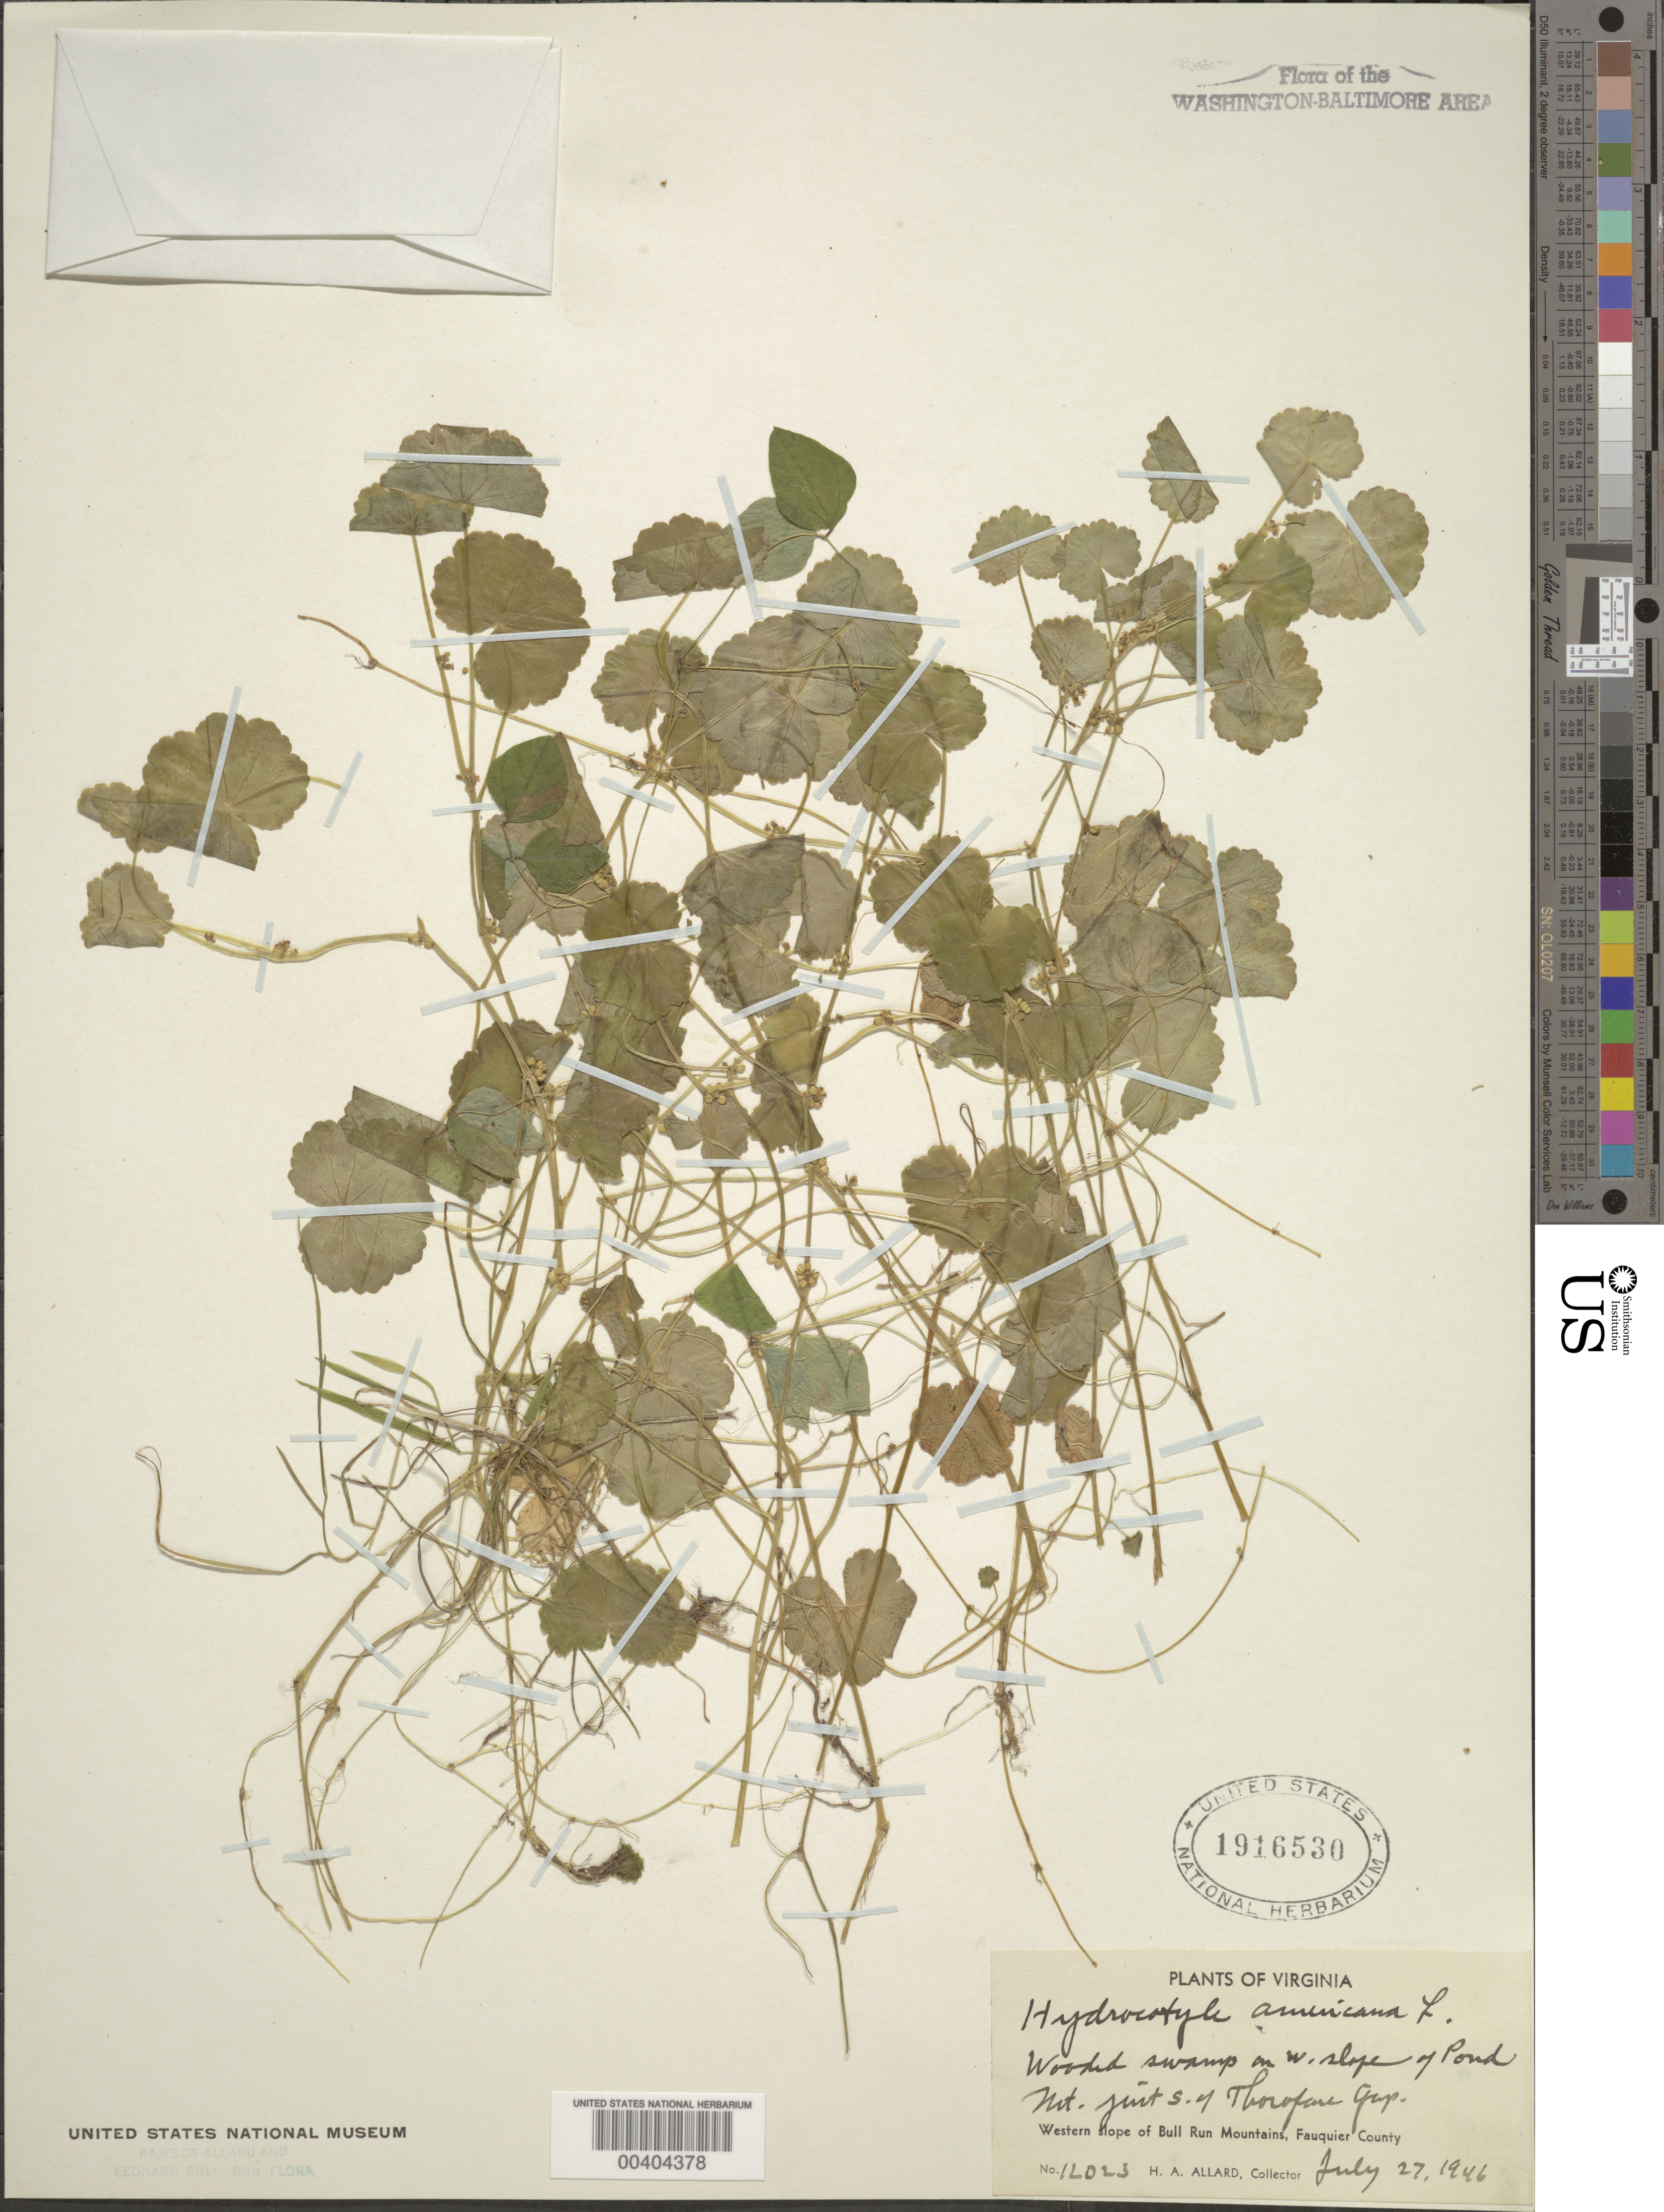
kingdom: Plantae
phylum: Tracheophyta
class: Magnoliopsida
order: Apiales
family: Araliaceae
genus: Hydrocotyle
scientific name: Hydrocotyle americana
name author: L.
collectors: H. A. Allard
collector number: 12023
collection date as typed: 27 Jul 1946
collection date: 1946-07-27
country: United States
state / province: Virginia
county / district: Fauquier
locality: South of Thorofare Gap, western slope of Pond Mountain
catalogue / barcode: US 1916530